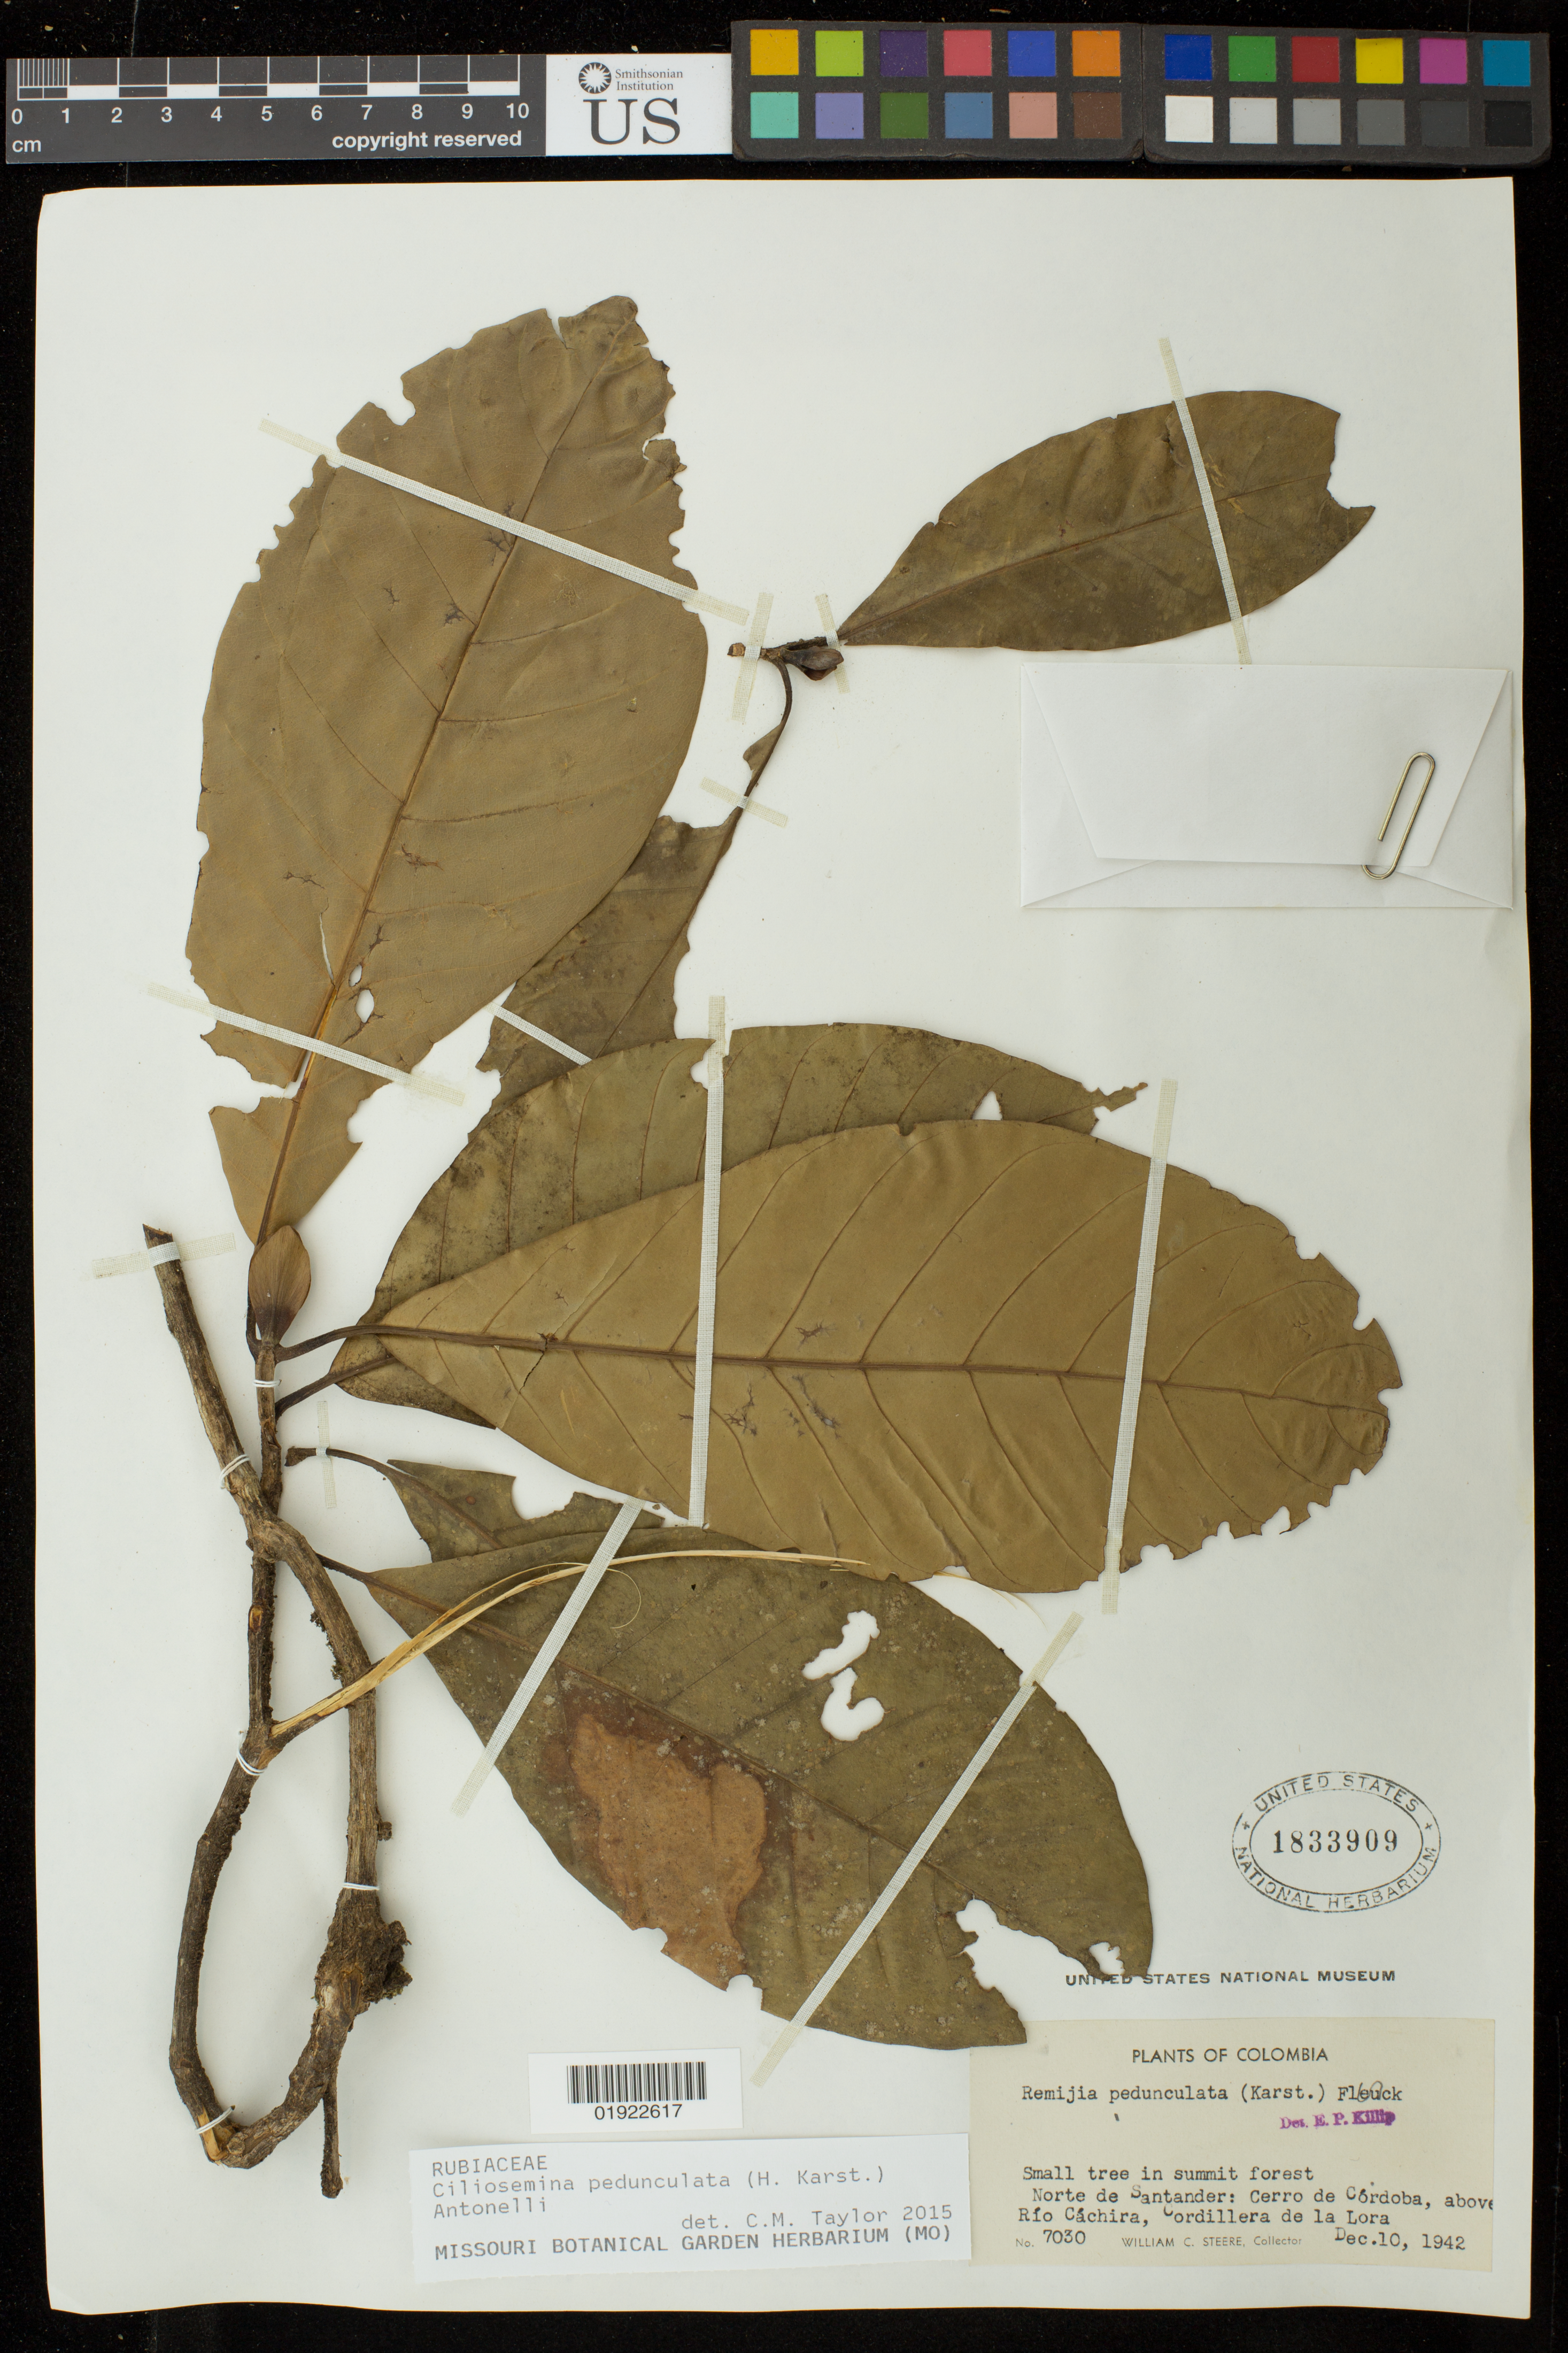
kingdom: Plantae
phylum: Tracheophyta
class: Magnoliopsida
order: Gentianales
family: Rubiaceae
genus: Ciliosemina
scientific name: Ciliosemina pedunculata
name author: (H. Karst.) Antonelli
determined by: Taylor, Charlotte M.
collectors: W. C. Steere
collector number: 7030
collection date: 1942-12-10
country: Colombia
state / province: Santander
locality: Norte de Santander: Cerro de Cordoba, above Rio Cachira, Cordillera de la Lora.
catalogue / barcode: US 1833909